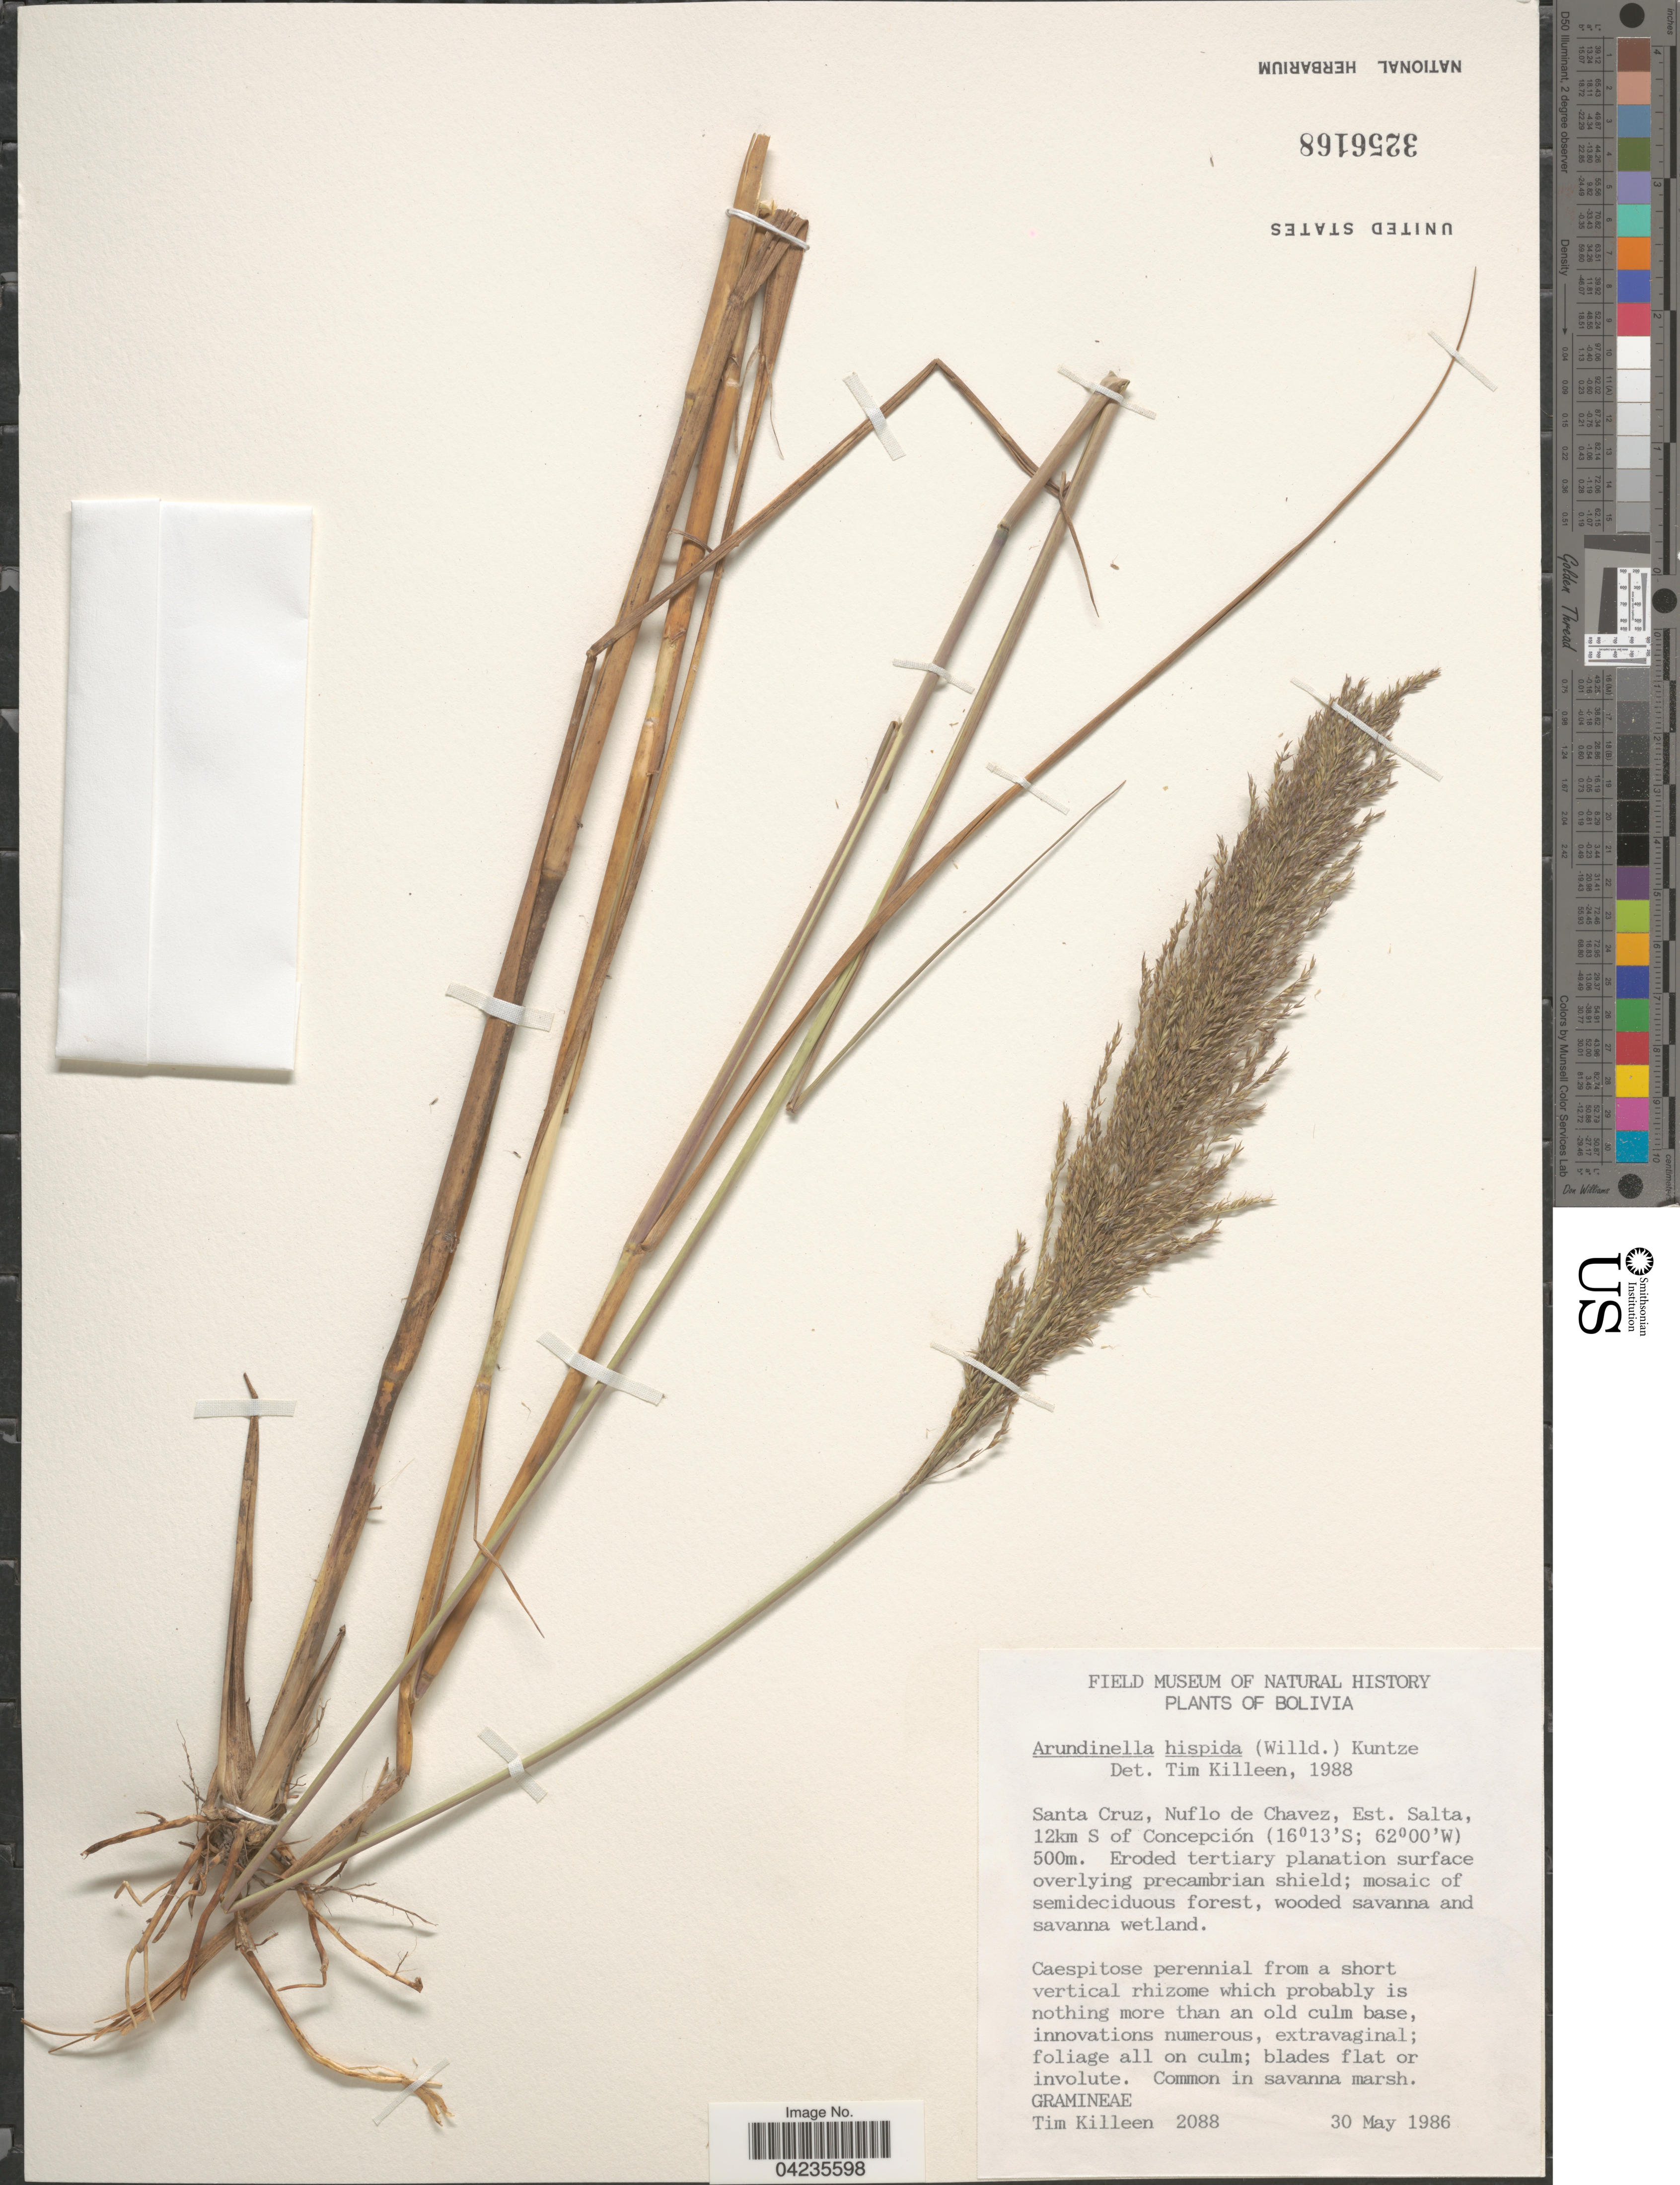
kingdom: Plantae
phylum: Tracheophyta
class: Liliopsida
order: Poales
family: Poaceae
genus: Arundinella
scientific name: Arundinella hispida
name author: (Humb. & Bonpl. ex Willd.) Kuntze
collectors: T. J. Killeen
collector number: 2088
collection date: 1986-05-30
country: Bolivia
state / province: Santa Cruz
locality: Santa Cruz, Nuflo de Chavez, Est. Salta, 12km S of Concepción.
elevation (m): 500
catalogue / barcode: US 3256168